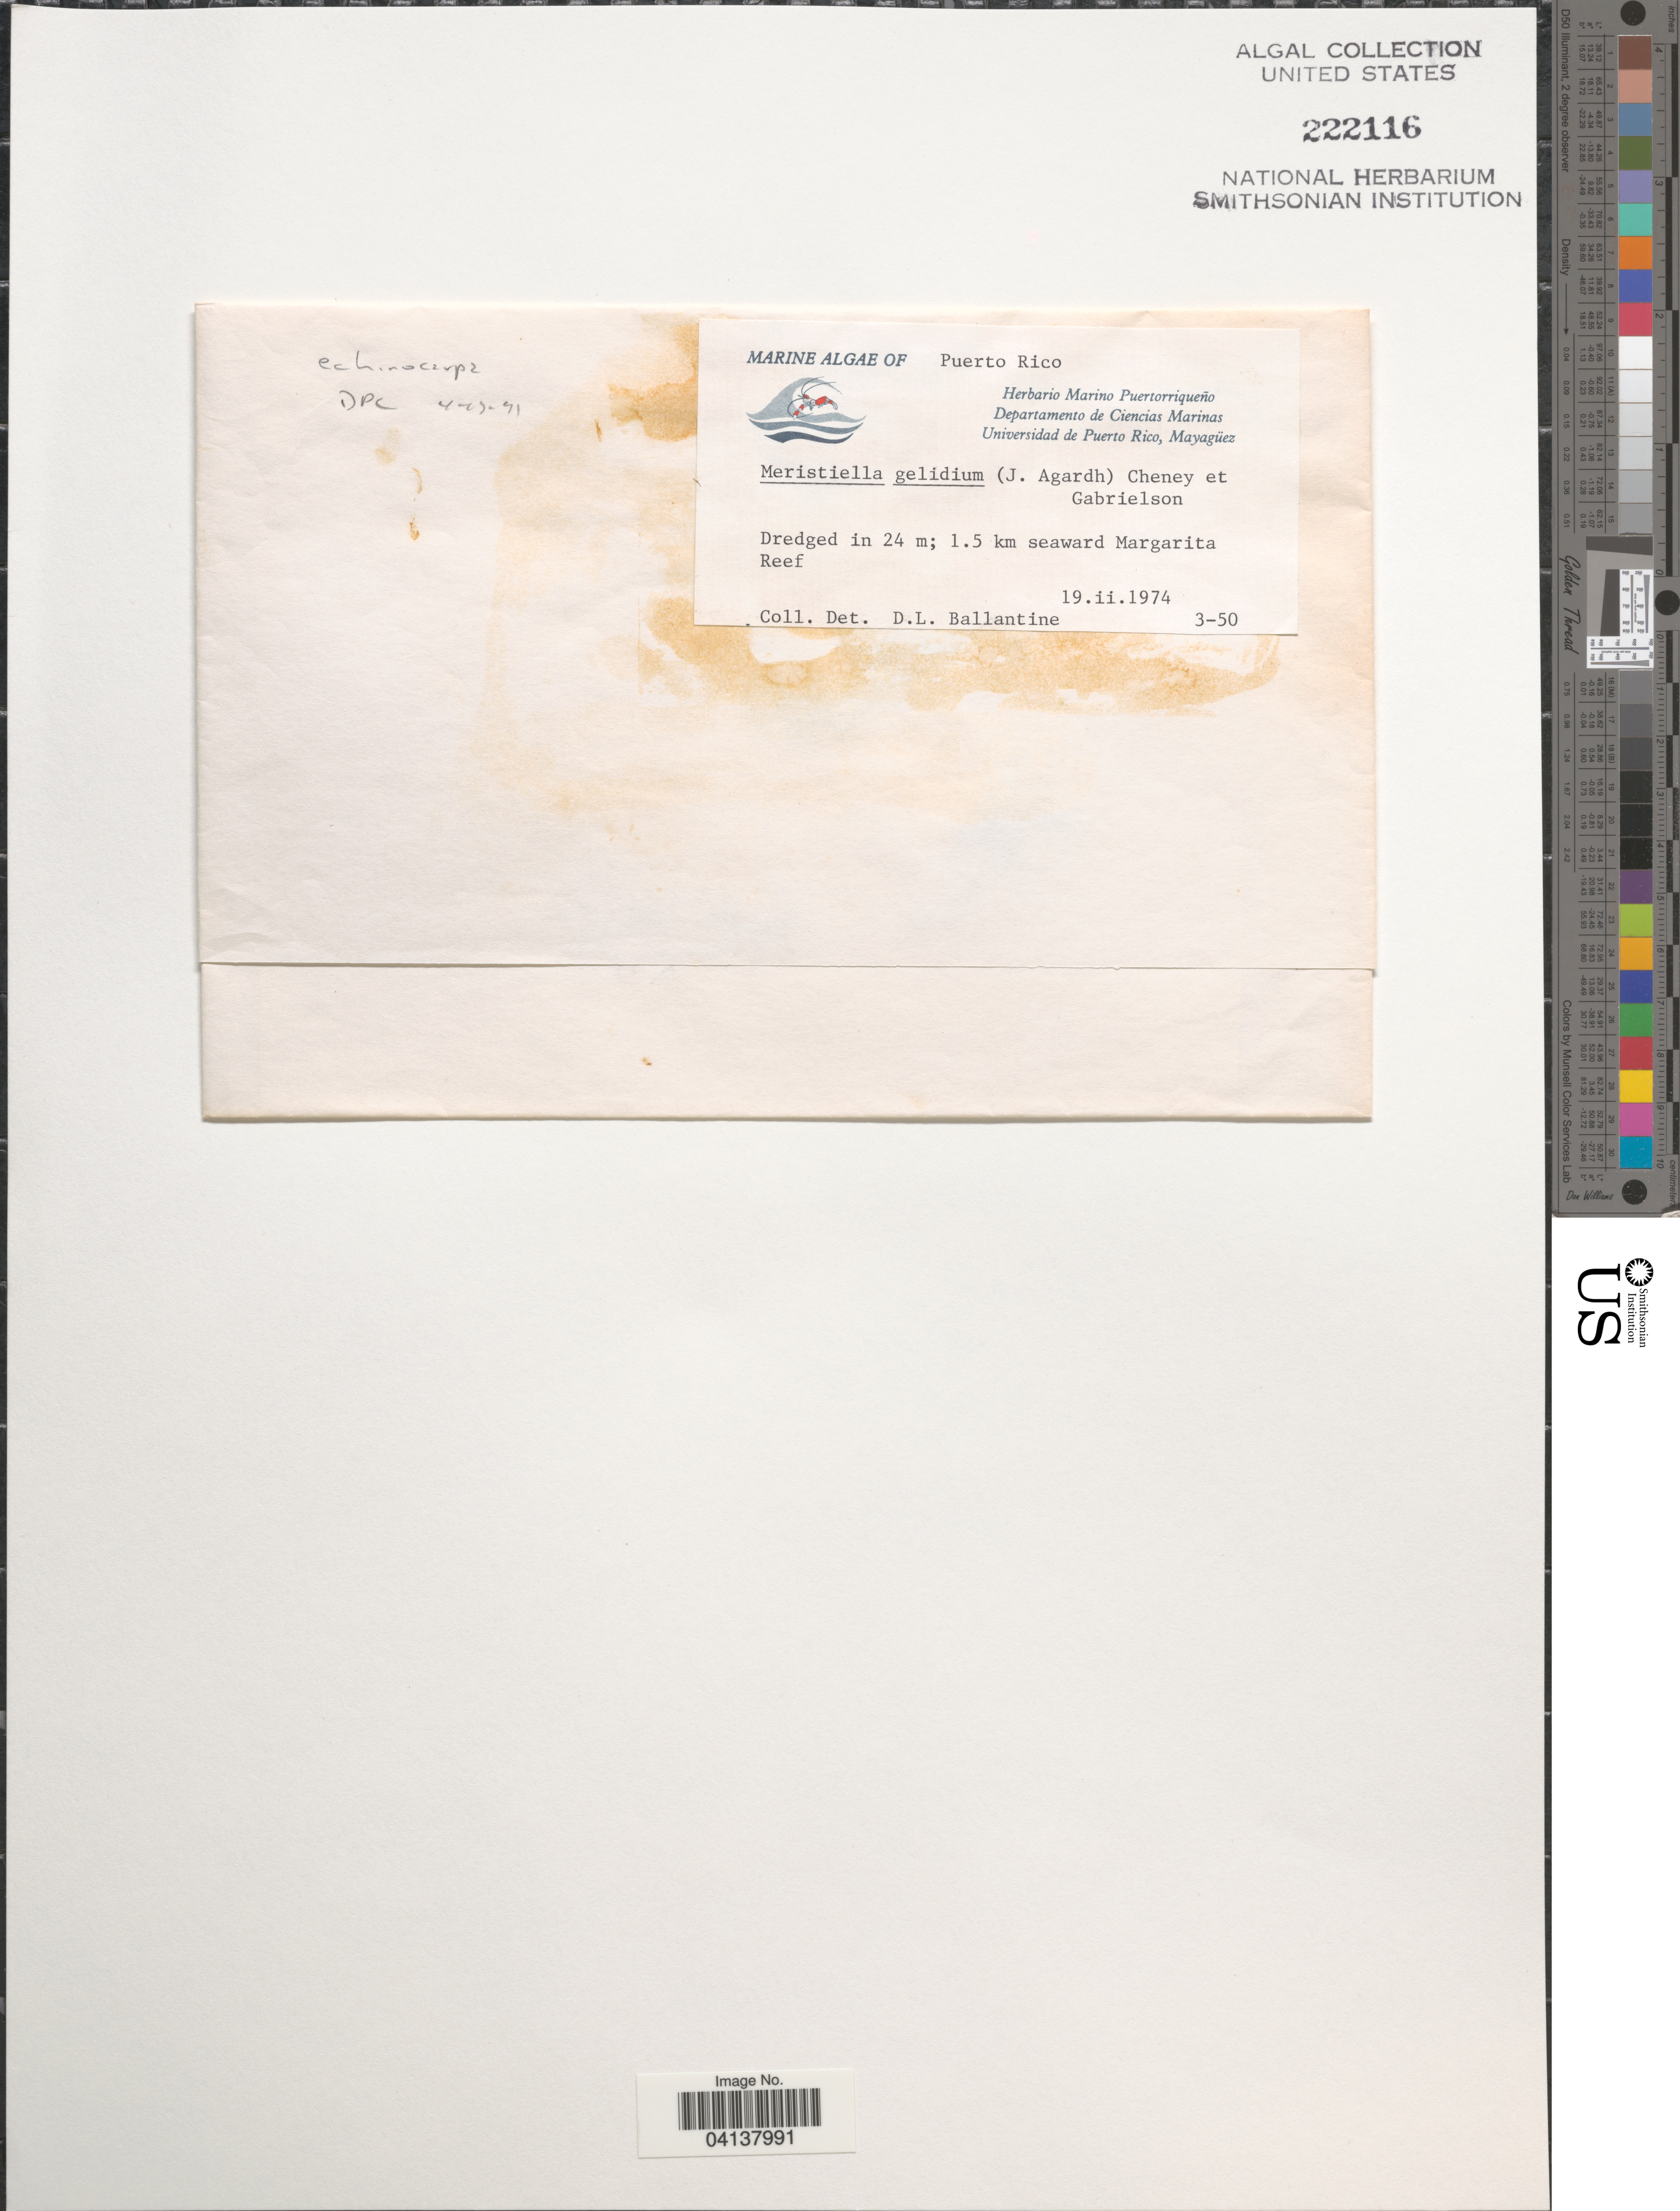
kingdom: Plantae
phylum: Rhodophyta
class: Florideophyceae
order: Gigartinales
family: Solieriaceae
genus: Meristotheca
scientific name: Meristotheca gelidium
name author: (J. Agardh) E.J. Faye & Masuda in E.J. Faye et al.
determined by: Algae name updating Project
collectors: D.L. Ballantine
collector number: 3-50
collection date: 1974-02-19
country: Puerto Rico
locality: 1.5 km seaward Margarita Reef.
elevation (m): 24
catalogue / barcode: US 222116